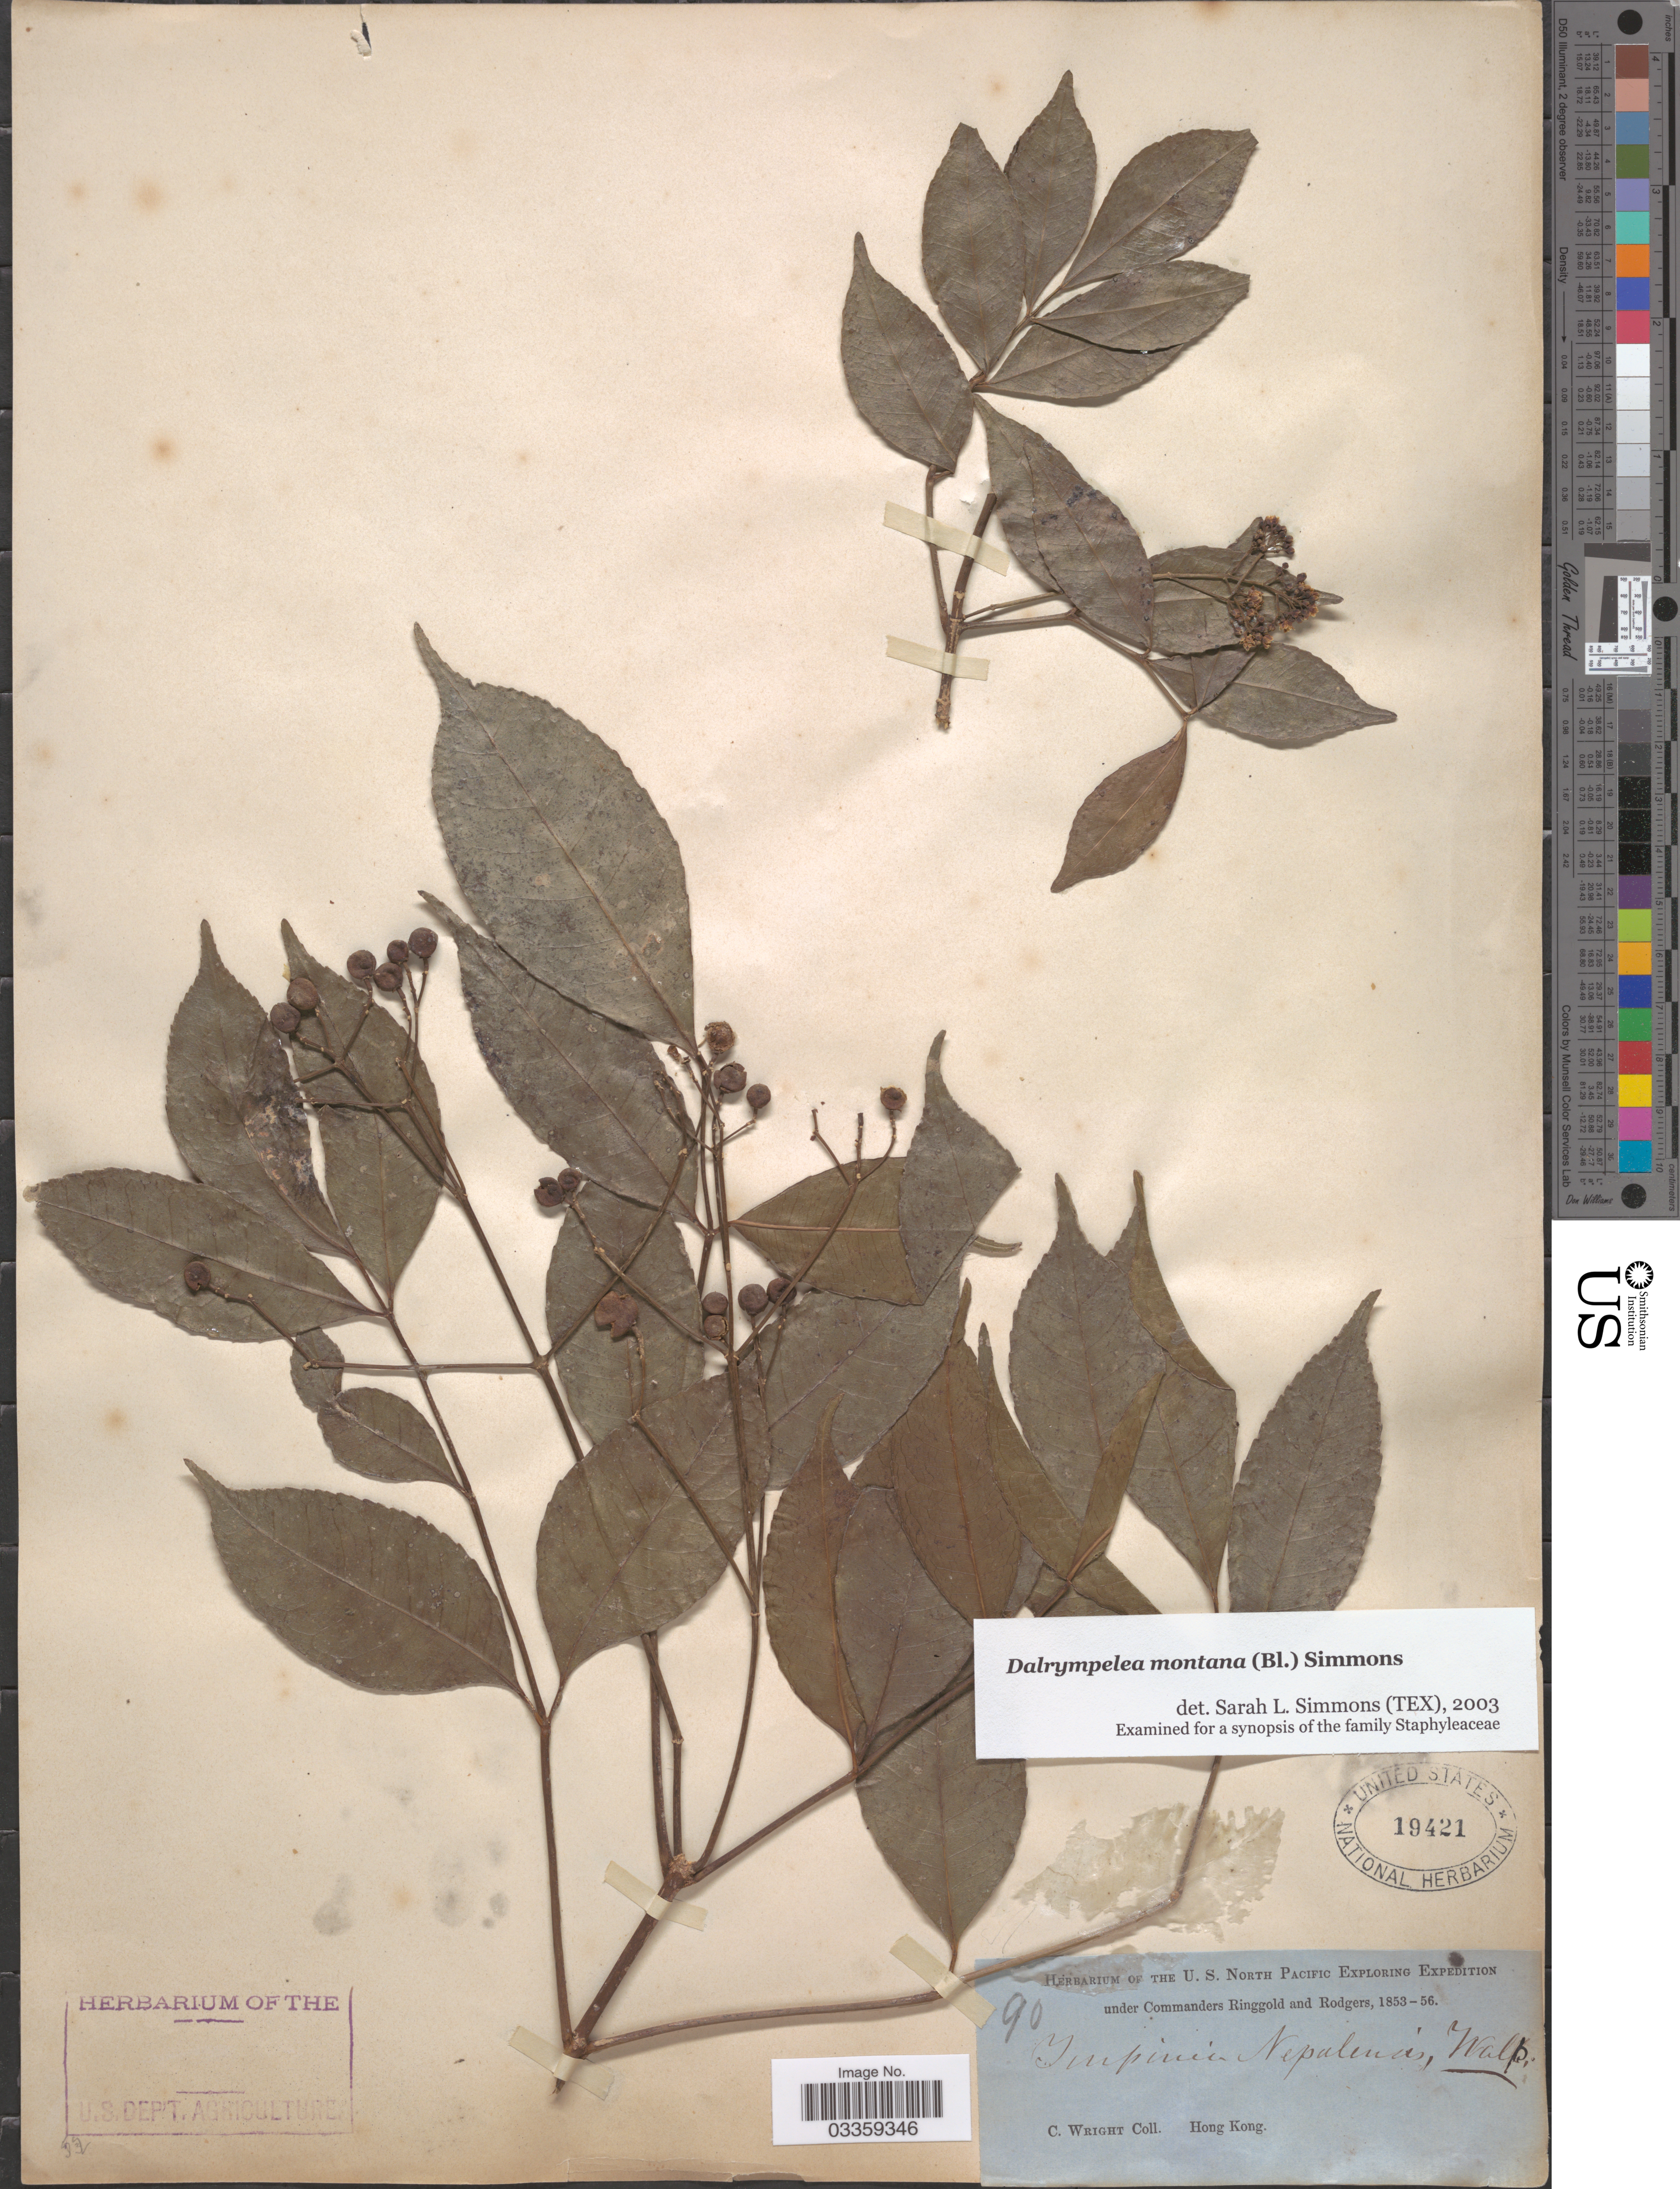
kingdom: Plantae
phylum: Tracheophyta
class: Magnoliopsida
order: Crossosomatales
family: Staphyleaceae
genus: Turpinia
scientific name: Turpinia montana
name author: (Blume) Kurz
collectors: C. Wright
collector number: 90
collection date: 1853/1856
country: China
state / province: Hong Kong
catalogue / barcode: US 19421